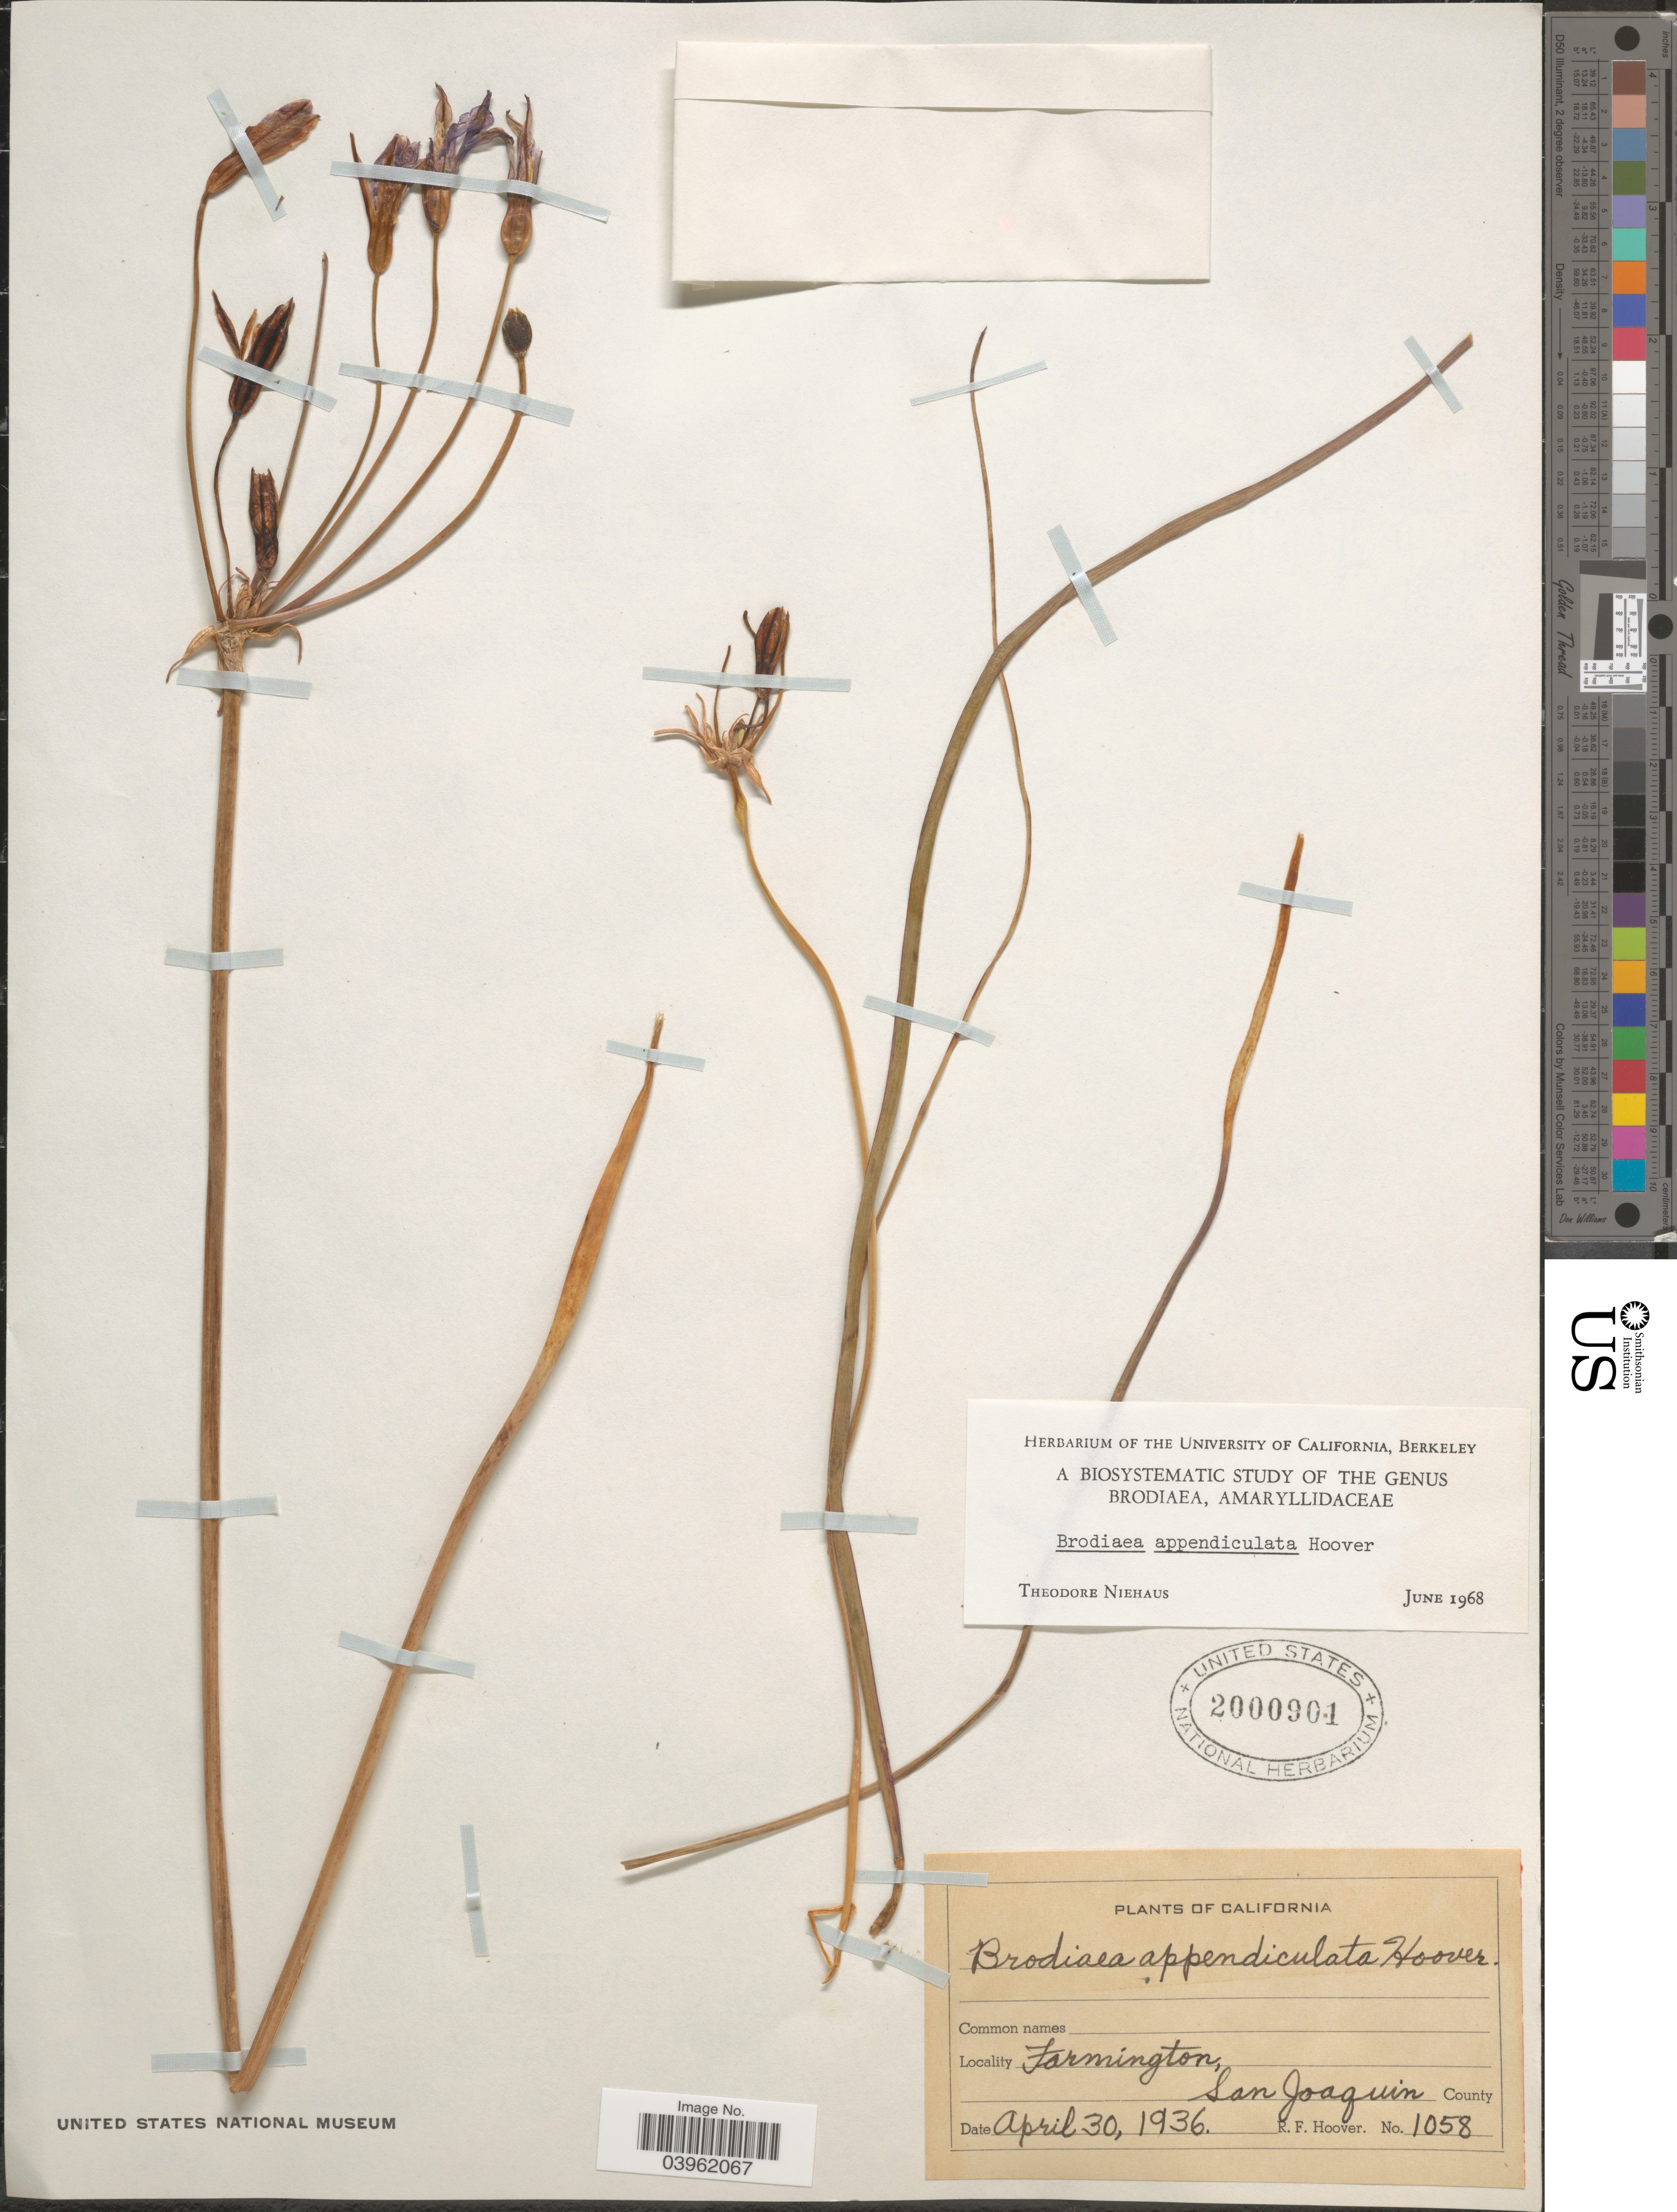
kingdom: Plantae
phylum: Tracheophyta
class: Liliopsida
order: Asparagales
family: Asparagaceae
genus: Brodiaea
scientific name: Brodiaea appendiculata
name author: Hoover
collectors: R. F. Hoover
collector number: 1058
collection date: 1936-04-30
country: United States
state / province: California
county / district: San Joaquin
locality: Farmington, San Joaquin County.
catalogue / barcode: US 2000901